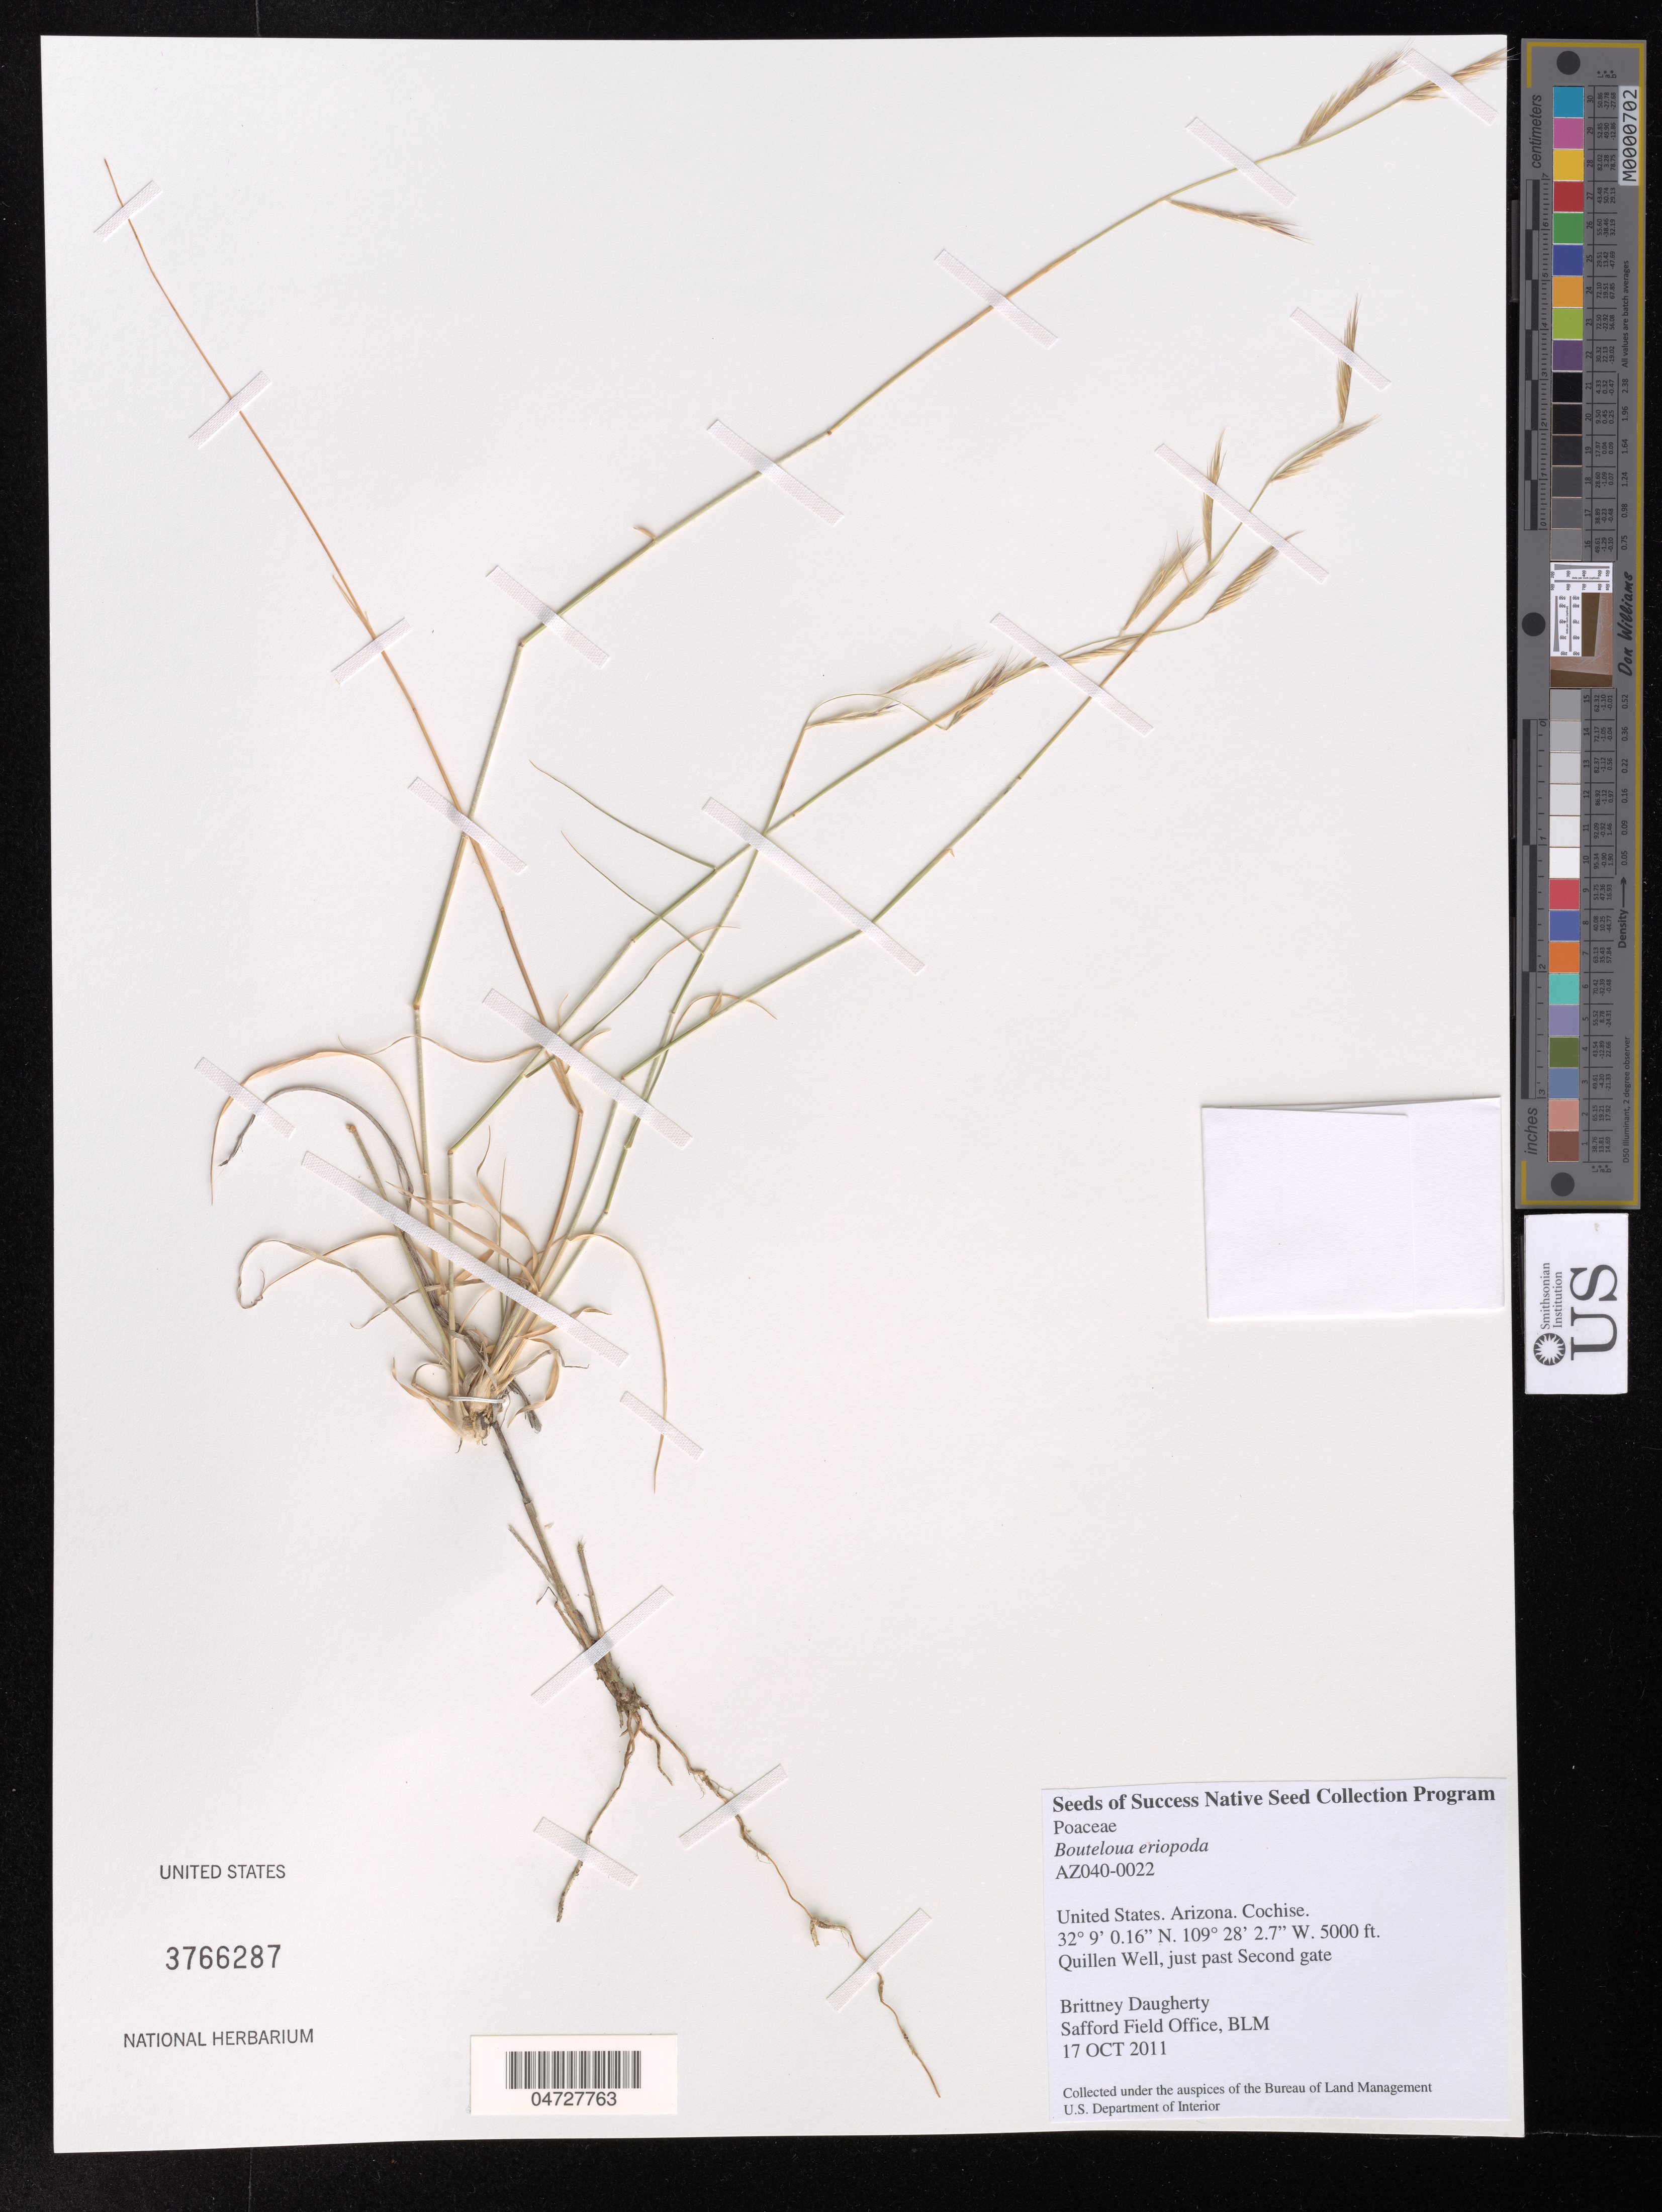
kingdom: Plantae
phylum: Tracheophyta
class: Liliopsida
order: Poales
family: Poaceae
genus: Bouteloua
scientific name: Bouteloua eriopoda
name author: (Torr.) Torr.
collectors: B. Daugherty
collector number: AZ040-0022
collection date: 2011-10-17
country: United States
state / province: Arizona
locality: Cochise, Quillen Well, just past Second gate.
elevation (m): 1524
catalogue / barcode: US 3766287